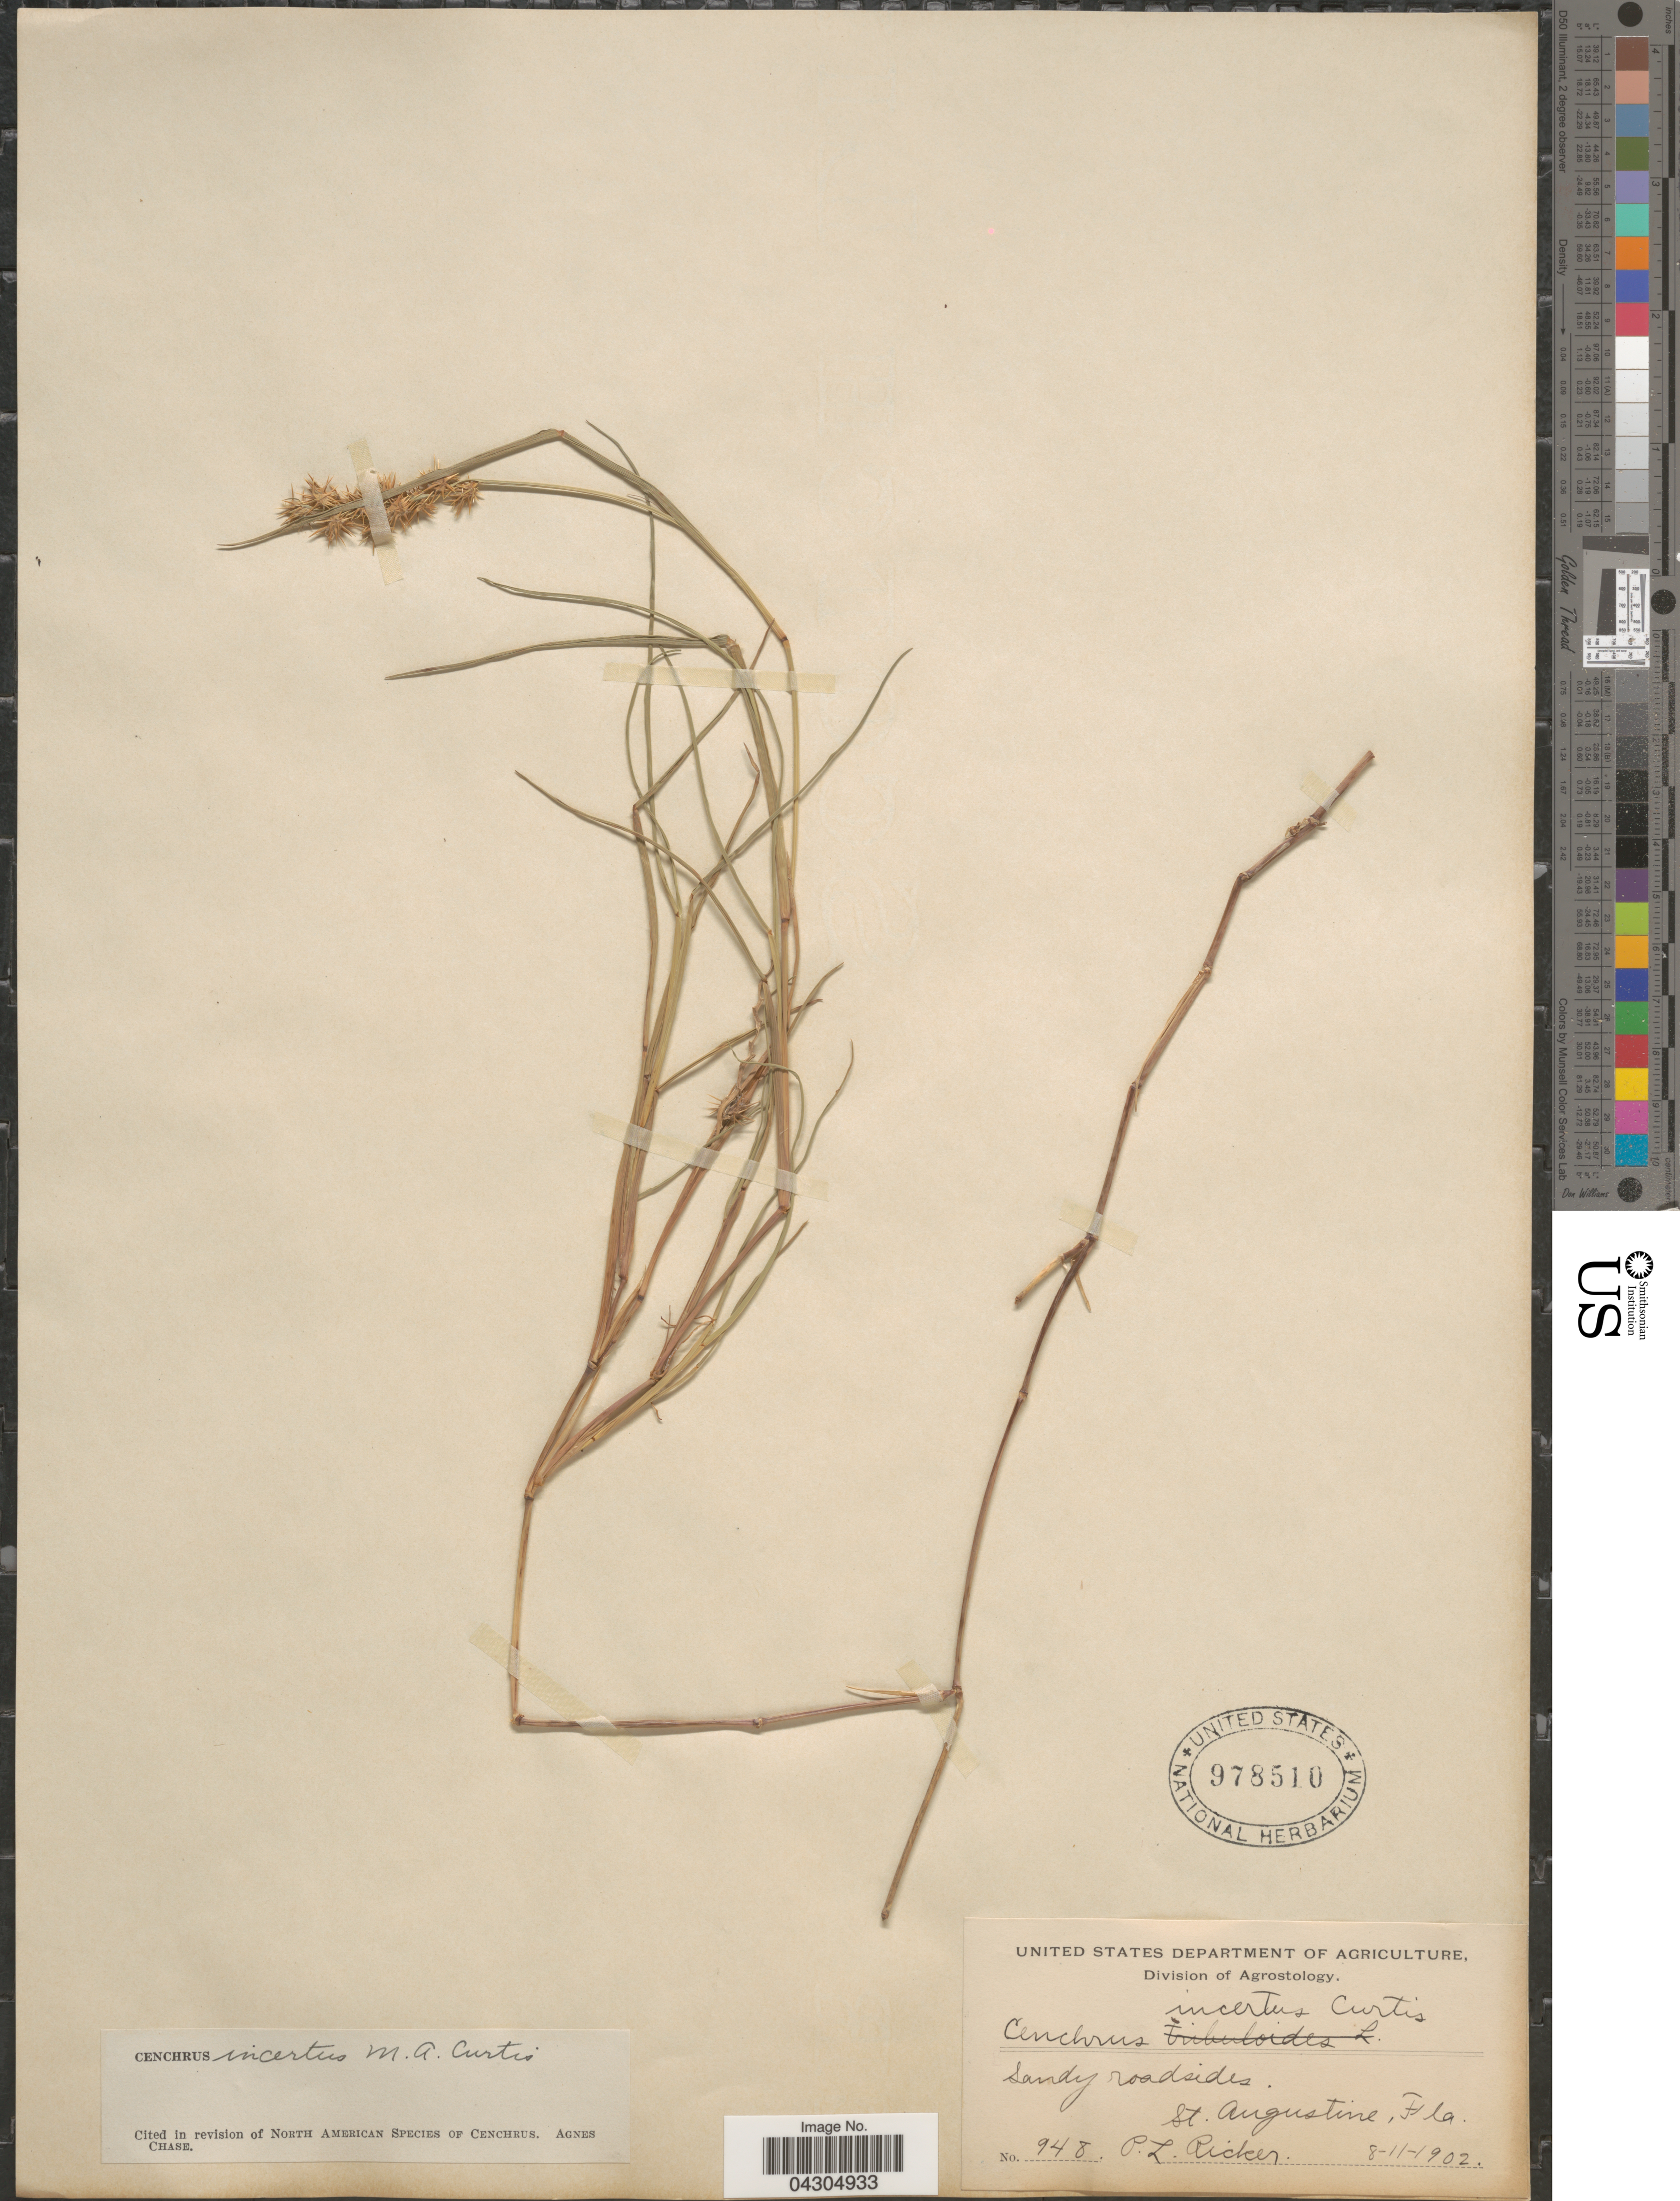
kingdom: Plantae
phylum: Tracheophyta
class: Liliopsida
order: Poales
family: Poaceae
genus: Cenchrus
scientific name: Cenchrus spinifex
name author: Cav.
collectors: P. Ricker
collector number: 948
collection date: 1902-08-11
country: United States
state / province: Florida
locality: Sandy roadsides. St. Augustine.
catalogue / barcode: US 978510